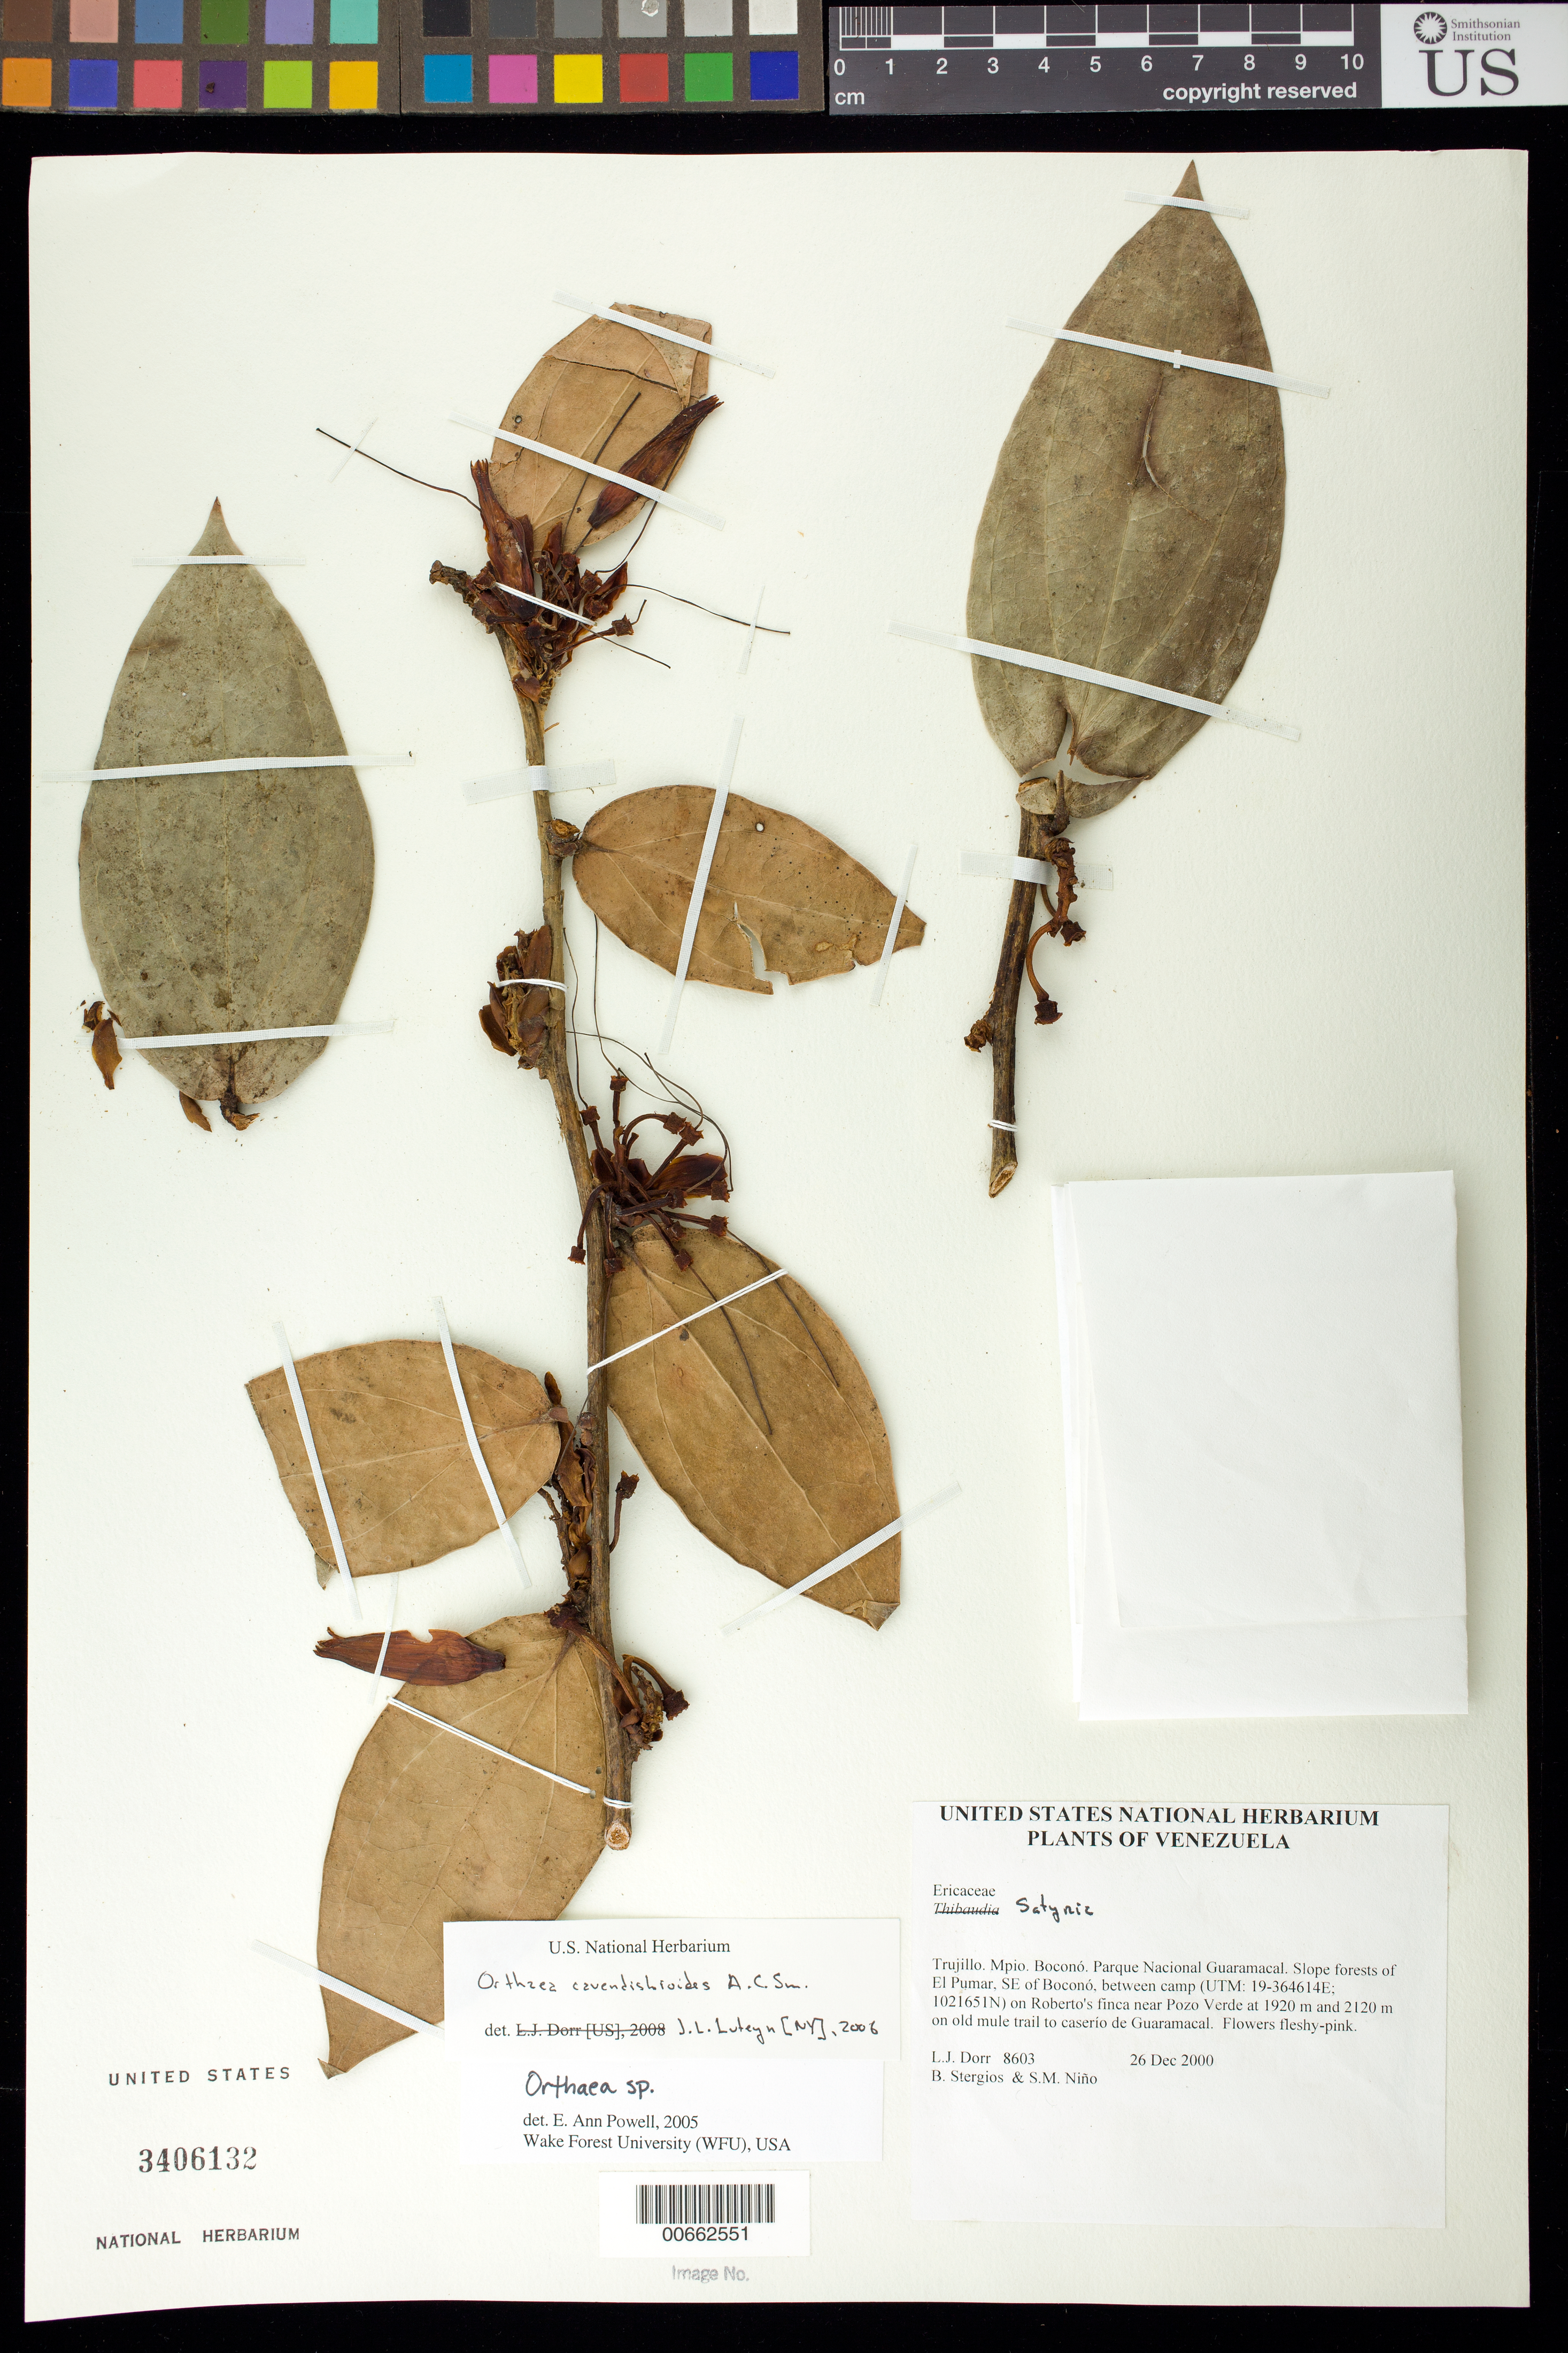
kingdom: Plantae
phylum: Tracheophyta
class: Magnoliopsida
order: Ericales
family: Ericaceae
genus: Satyria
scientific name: Satyria sp.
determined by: Luteyn, J. L.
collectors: L. J. Dorr, B. G. Stergios & S. M. Niño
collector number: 8603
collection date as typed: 26 Dec 2000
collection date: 2000-12-26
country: Venezuela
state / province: Trujillo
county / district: Boconó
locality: Parque Nacional Guaramacal. El Pumar, SE of Boconó, between camp on Roberto's finca near Pozo Verde at 1920 m and 2120 m on old mule trail to caserío de Guaramacal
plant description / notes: NY, PORT, US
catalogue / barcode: US 3406132